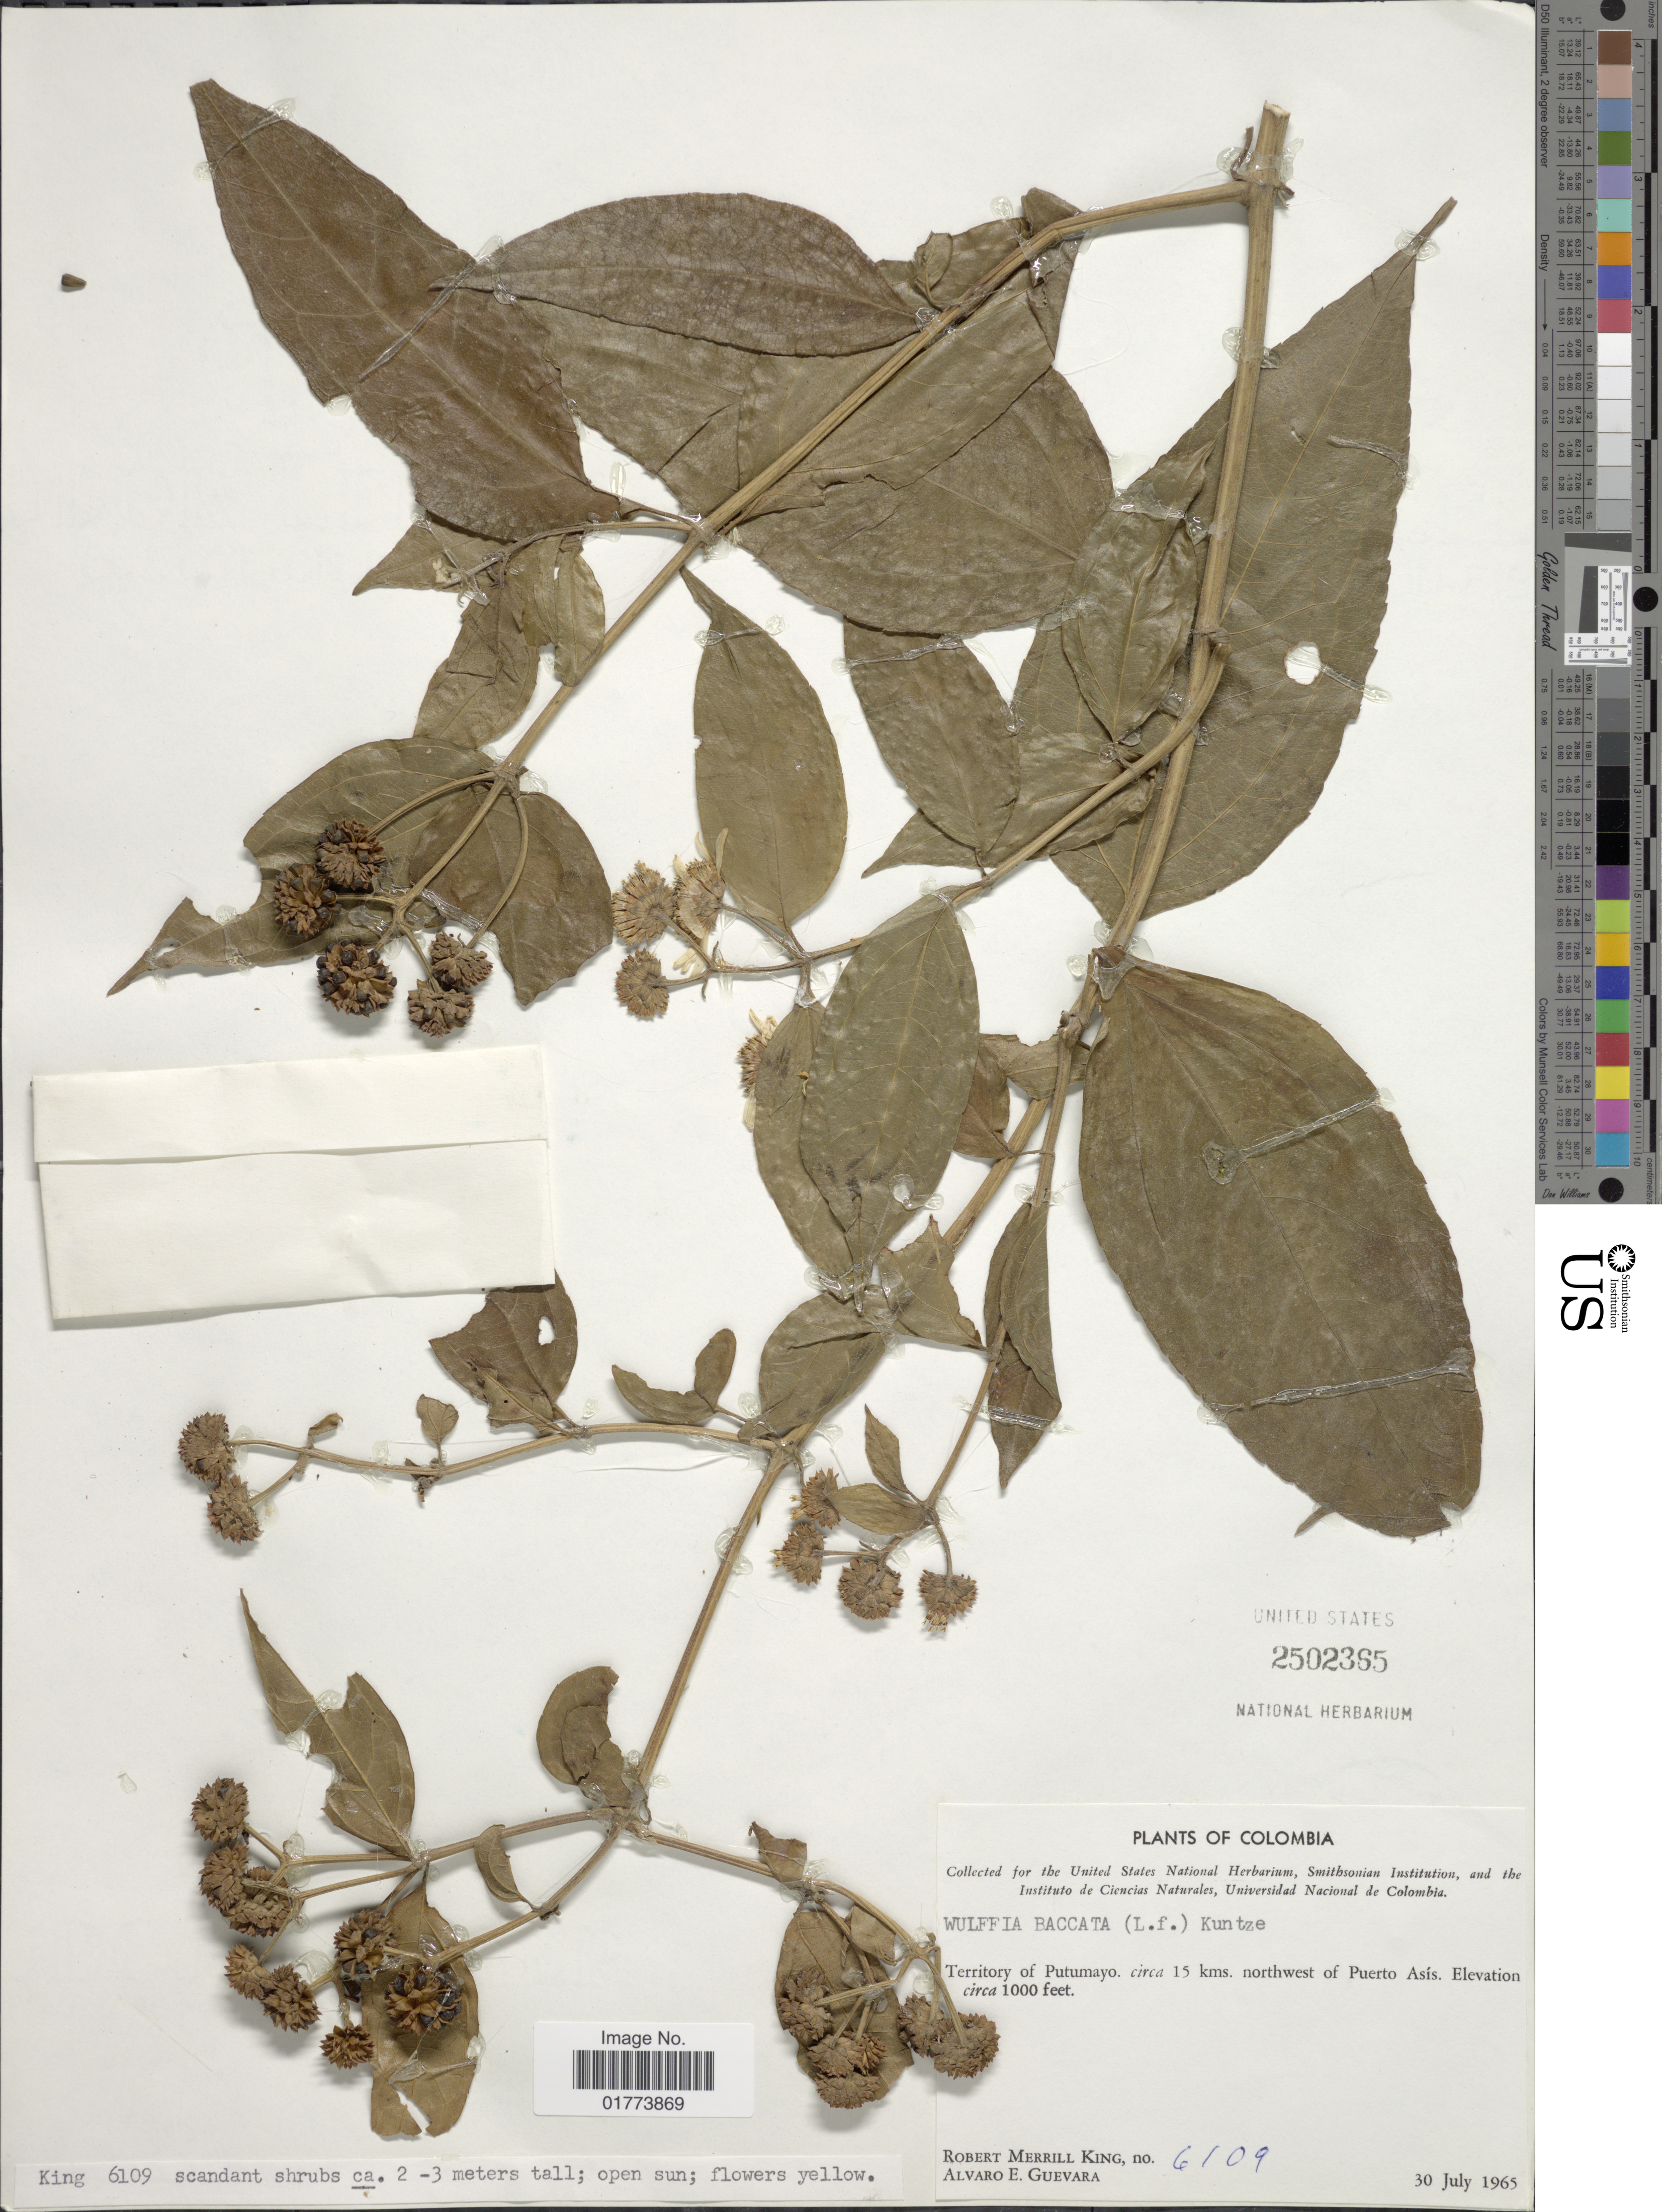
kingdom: Plantae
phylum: Tracheophyta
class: Magnoliopsida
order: Asterales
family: Asteraceae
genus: Wulffia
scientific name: Wulffia baccata var. baccata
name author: (L.) Kuntze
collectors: R. M. King & A. E. Guevara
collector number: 6109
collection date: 1965-07-30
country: Colombia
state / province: Putumayo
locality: Territory of Putumayo, circa 15 kms. northwest of Puerto Asis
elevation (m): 305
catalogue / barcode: US 2502385